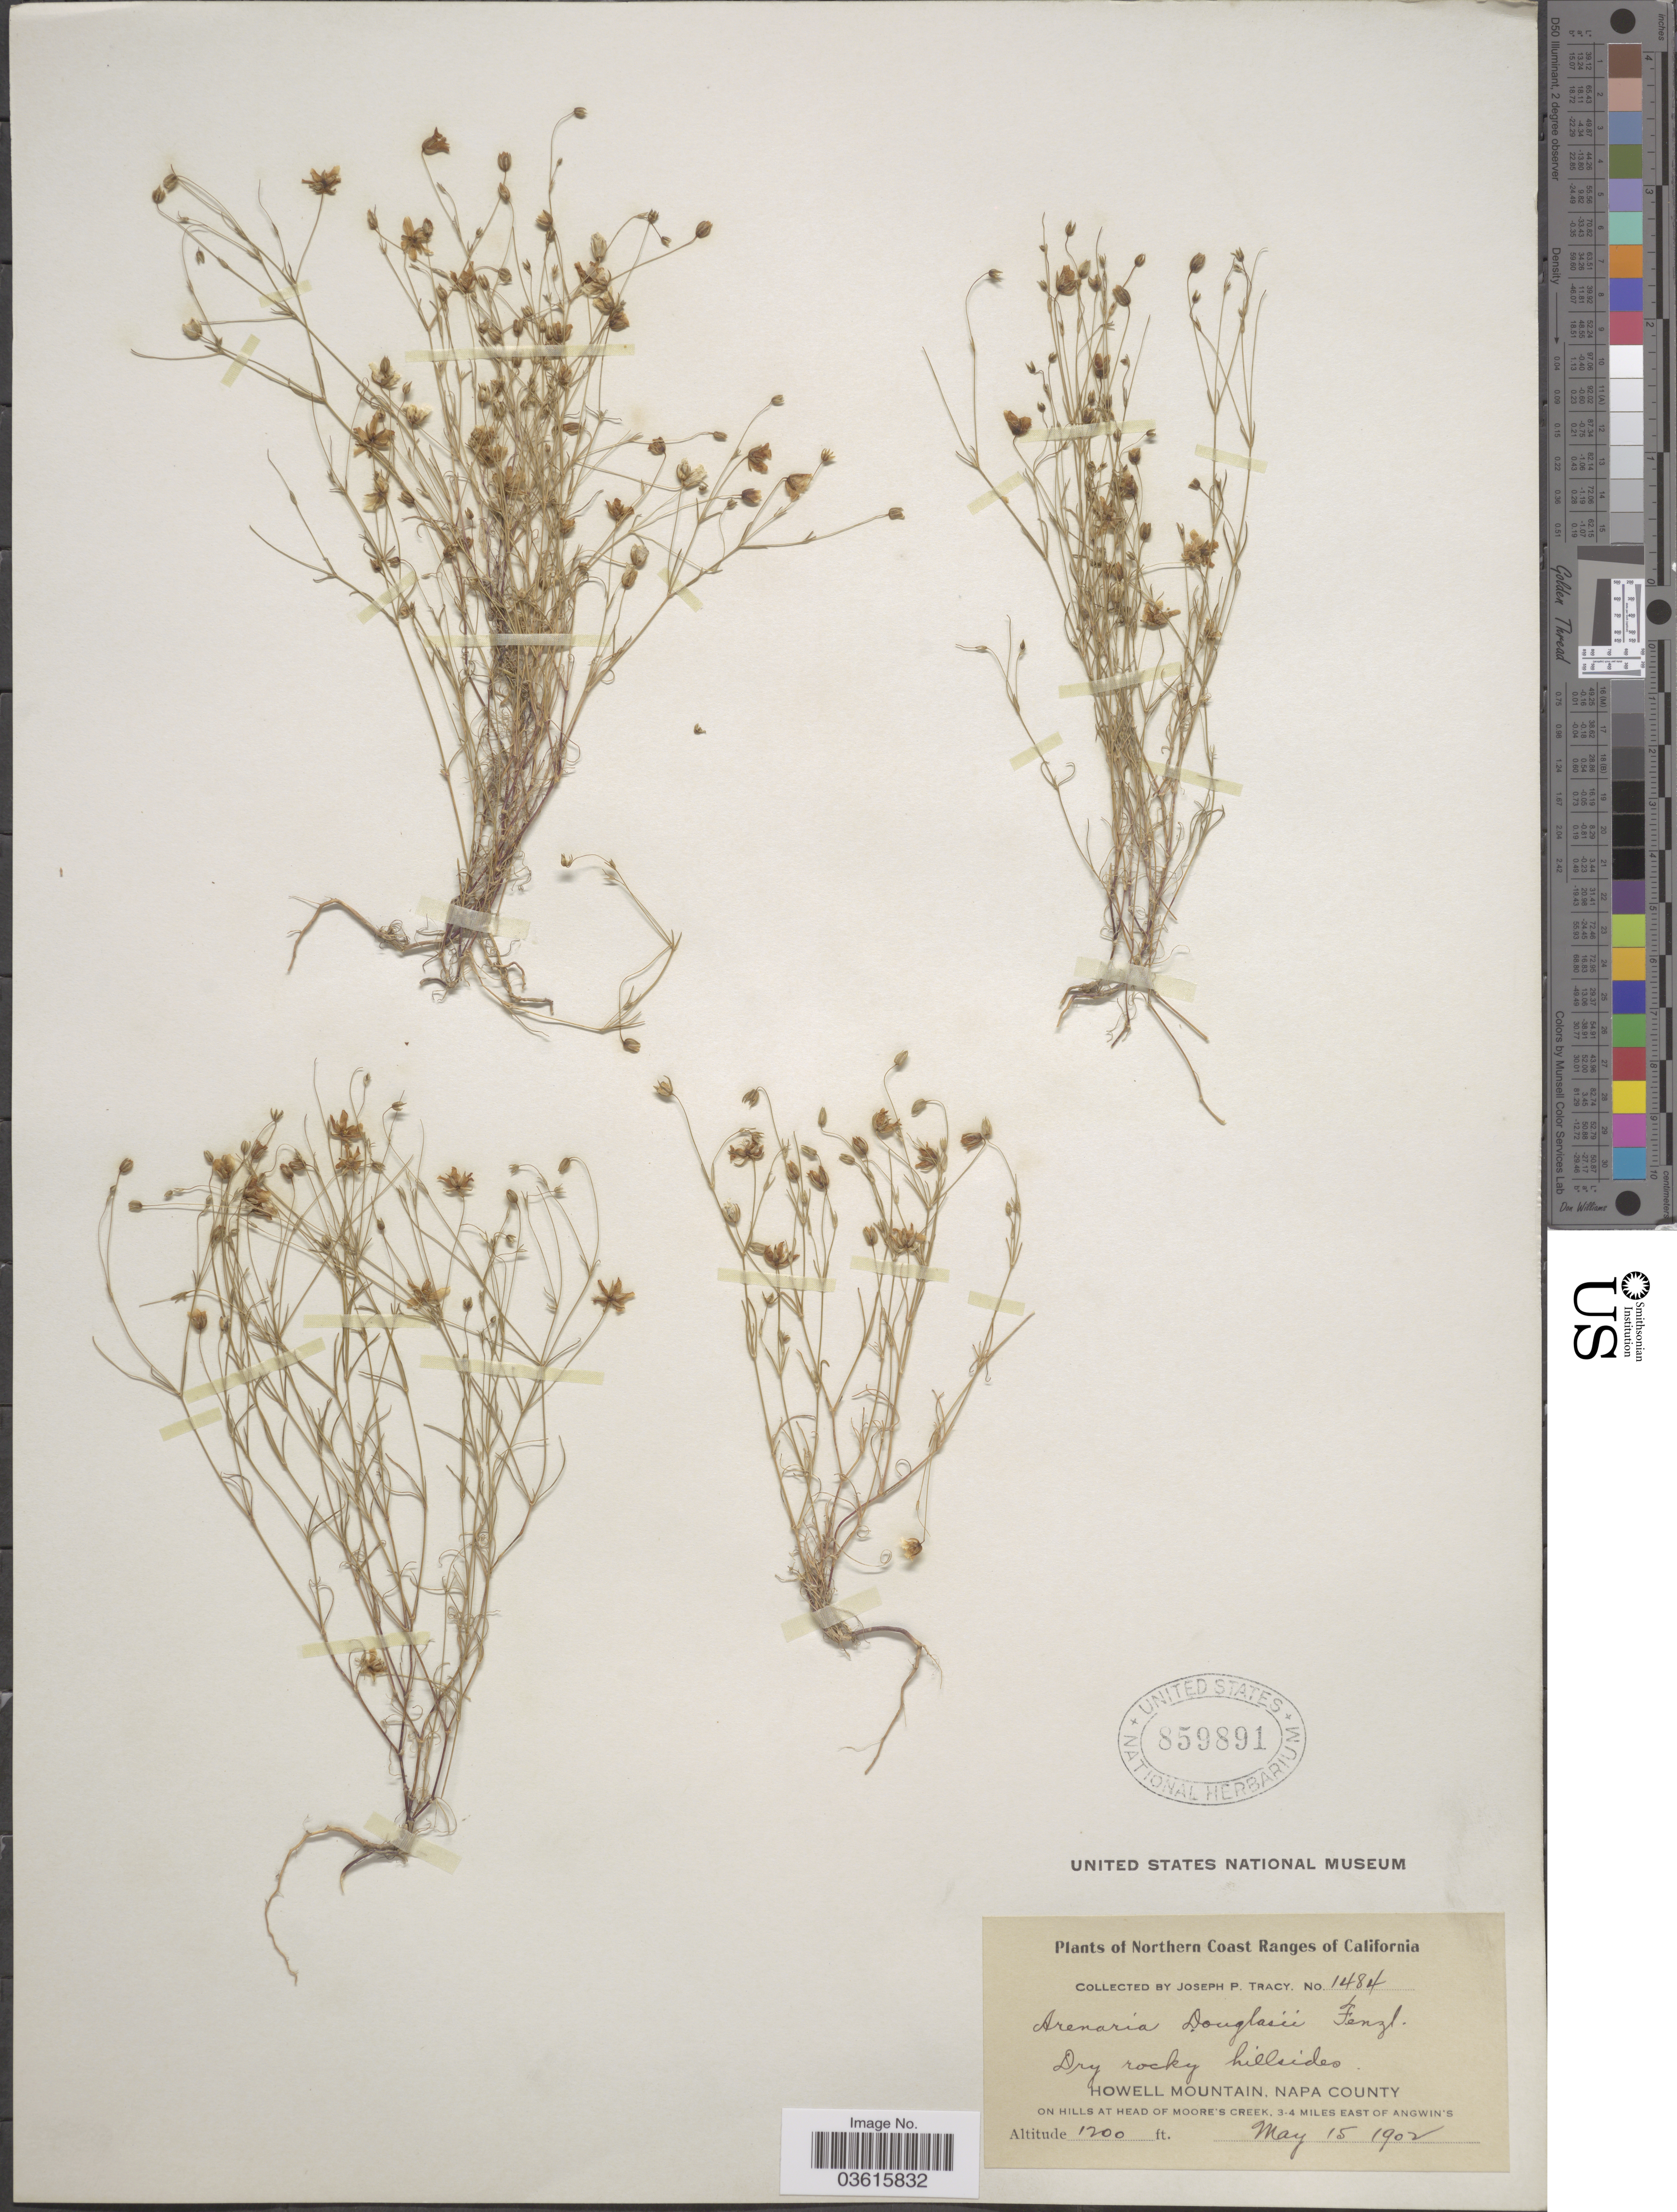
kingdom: Plantae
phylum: Tracheophyta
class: Magnoliopsida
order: Caryophyllales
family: Caryophyllaceae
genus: Minuartia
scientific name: Minuartia douglasii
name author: Mattf.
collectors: J. Tracy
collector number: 1484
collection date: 1902-05-15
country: United States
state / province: California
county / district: Napa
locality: Northern Coast Ranges of California. Howell Mountain, Napa County. On Hills at head of Moore's Creek, 3-4 miles east of Angwin's.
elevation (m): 366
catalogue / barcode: US 859891